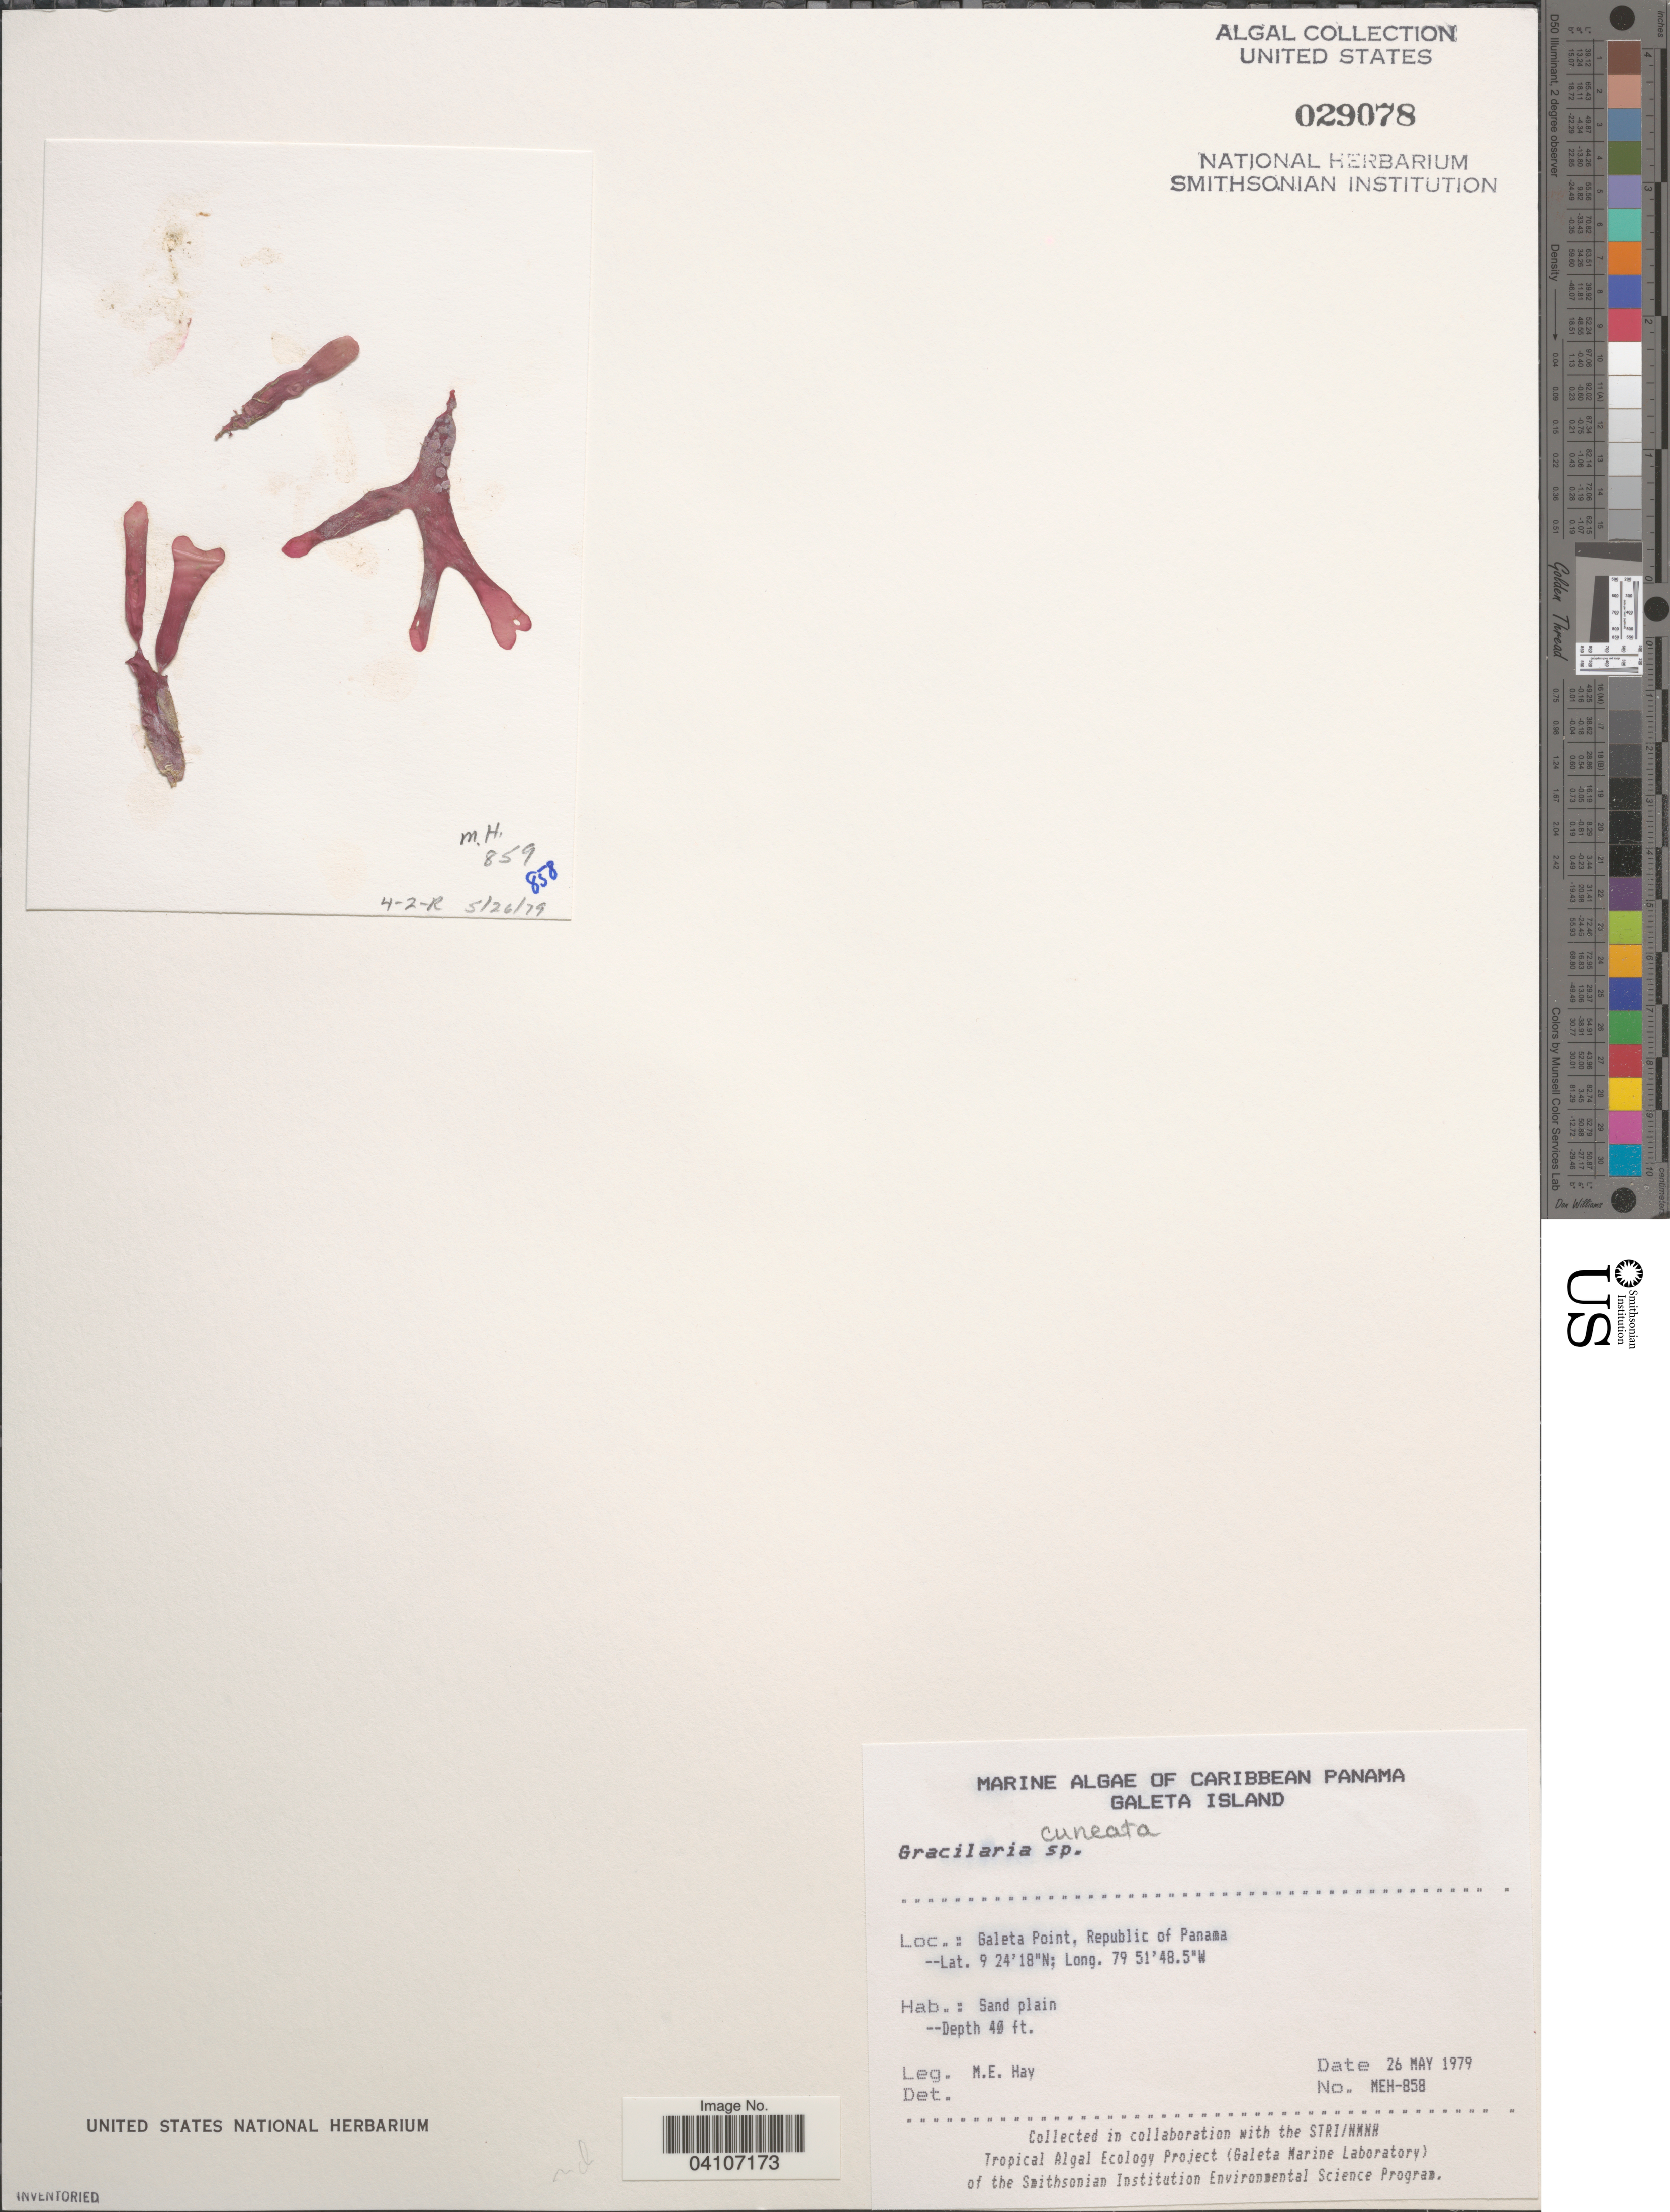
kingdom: Plantae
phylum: Rhodophyta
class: Florideophyceae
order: Gracilariales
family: Gracilariaceae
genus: Gracilaria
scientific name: Gracilaria cuneata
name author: Aresch.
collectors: M. E. Hay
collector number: MEH-858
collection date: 1979-05-26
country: Panama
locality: Caribbean Panama. Galeta Island. Galeta Point, Republic of Panama.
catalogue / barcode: US 29078